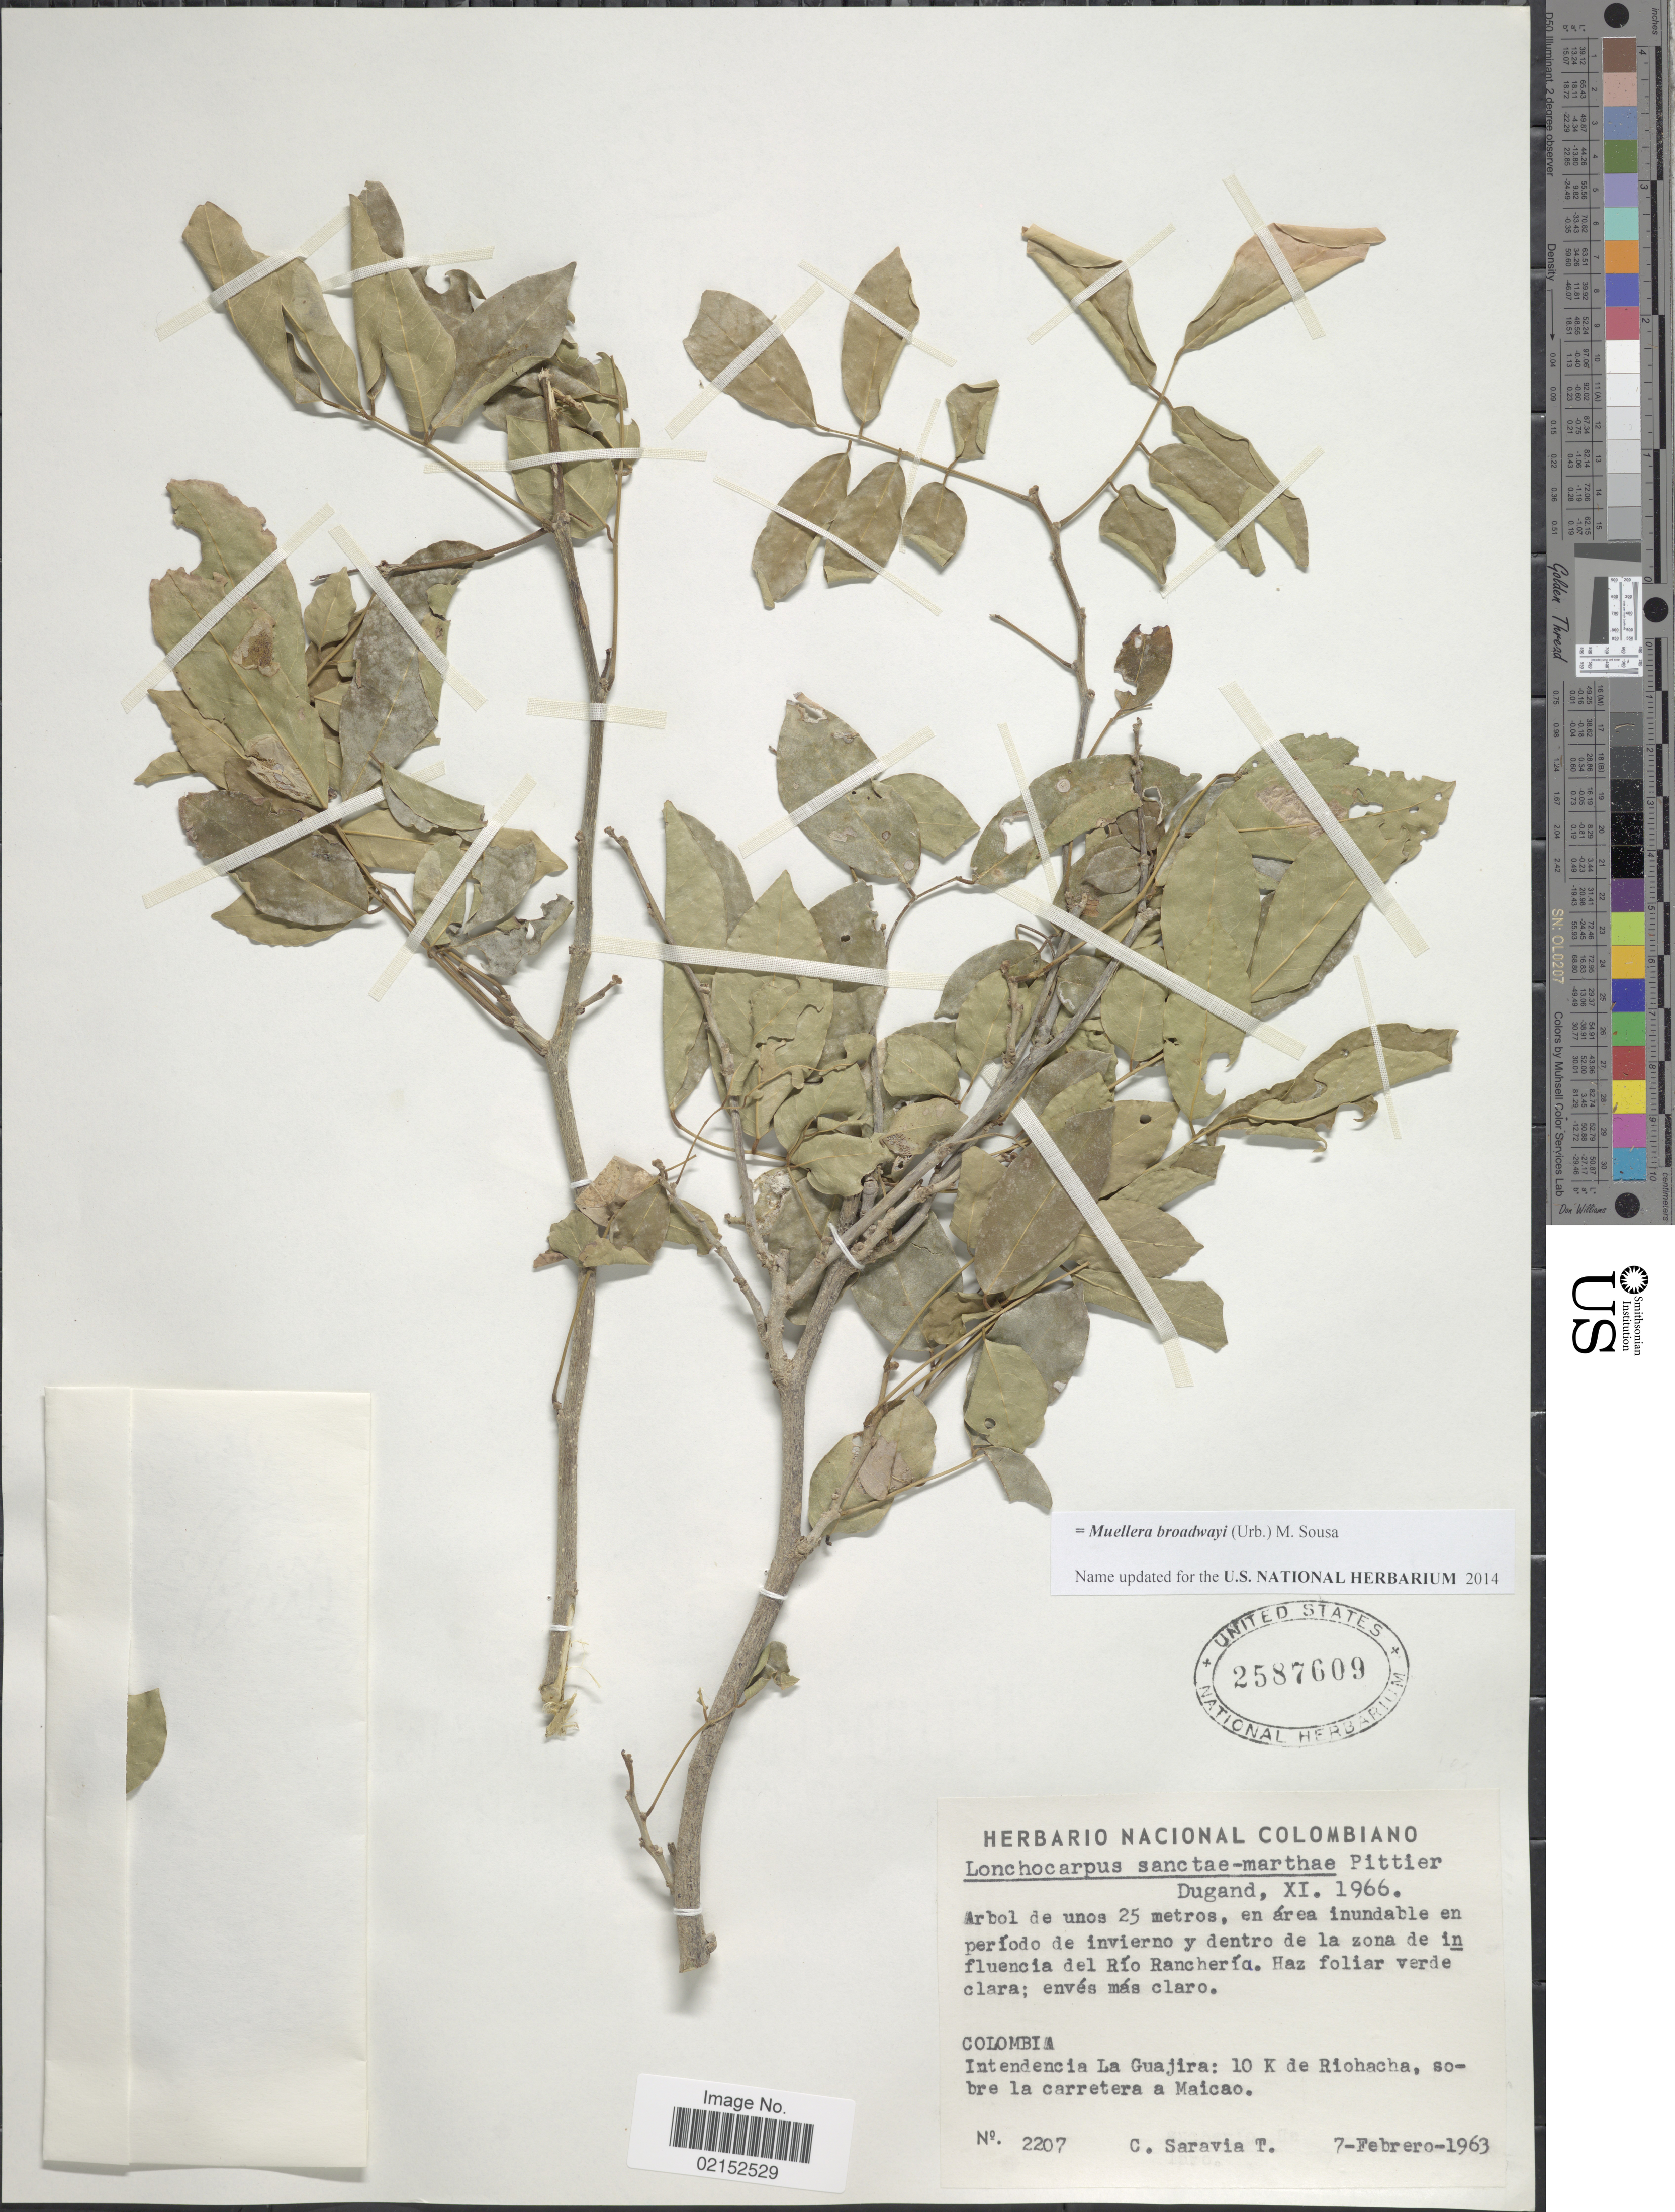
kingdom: Plantae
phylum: Tracheophyta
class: Magnoliopsida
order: Fabales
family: Fabaceae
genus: Muellera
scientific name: Muellera broadwayi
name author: (Urb.) M. Sousa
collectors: C. Saravia T.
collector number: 2207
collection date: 1963-02-07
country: Colombia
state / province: La Guajira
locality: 10 k de Riochacha, sobre la crretera a Maicao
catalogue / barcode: US 2587609